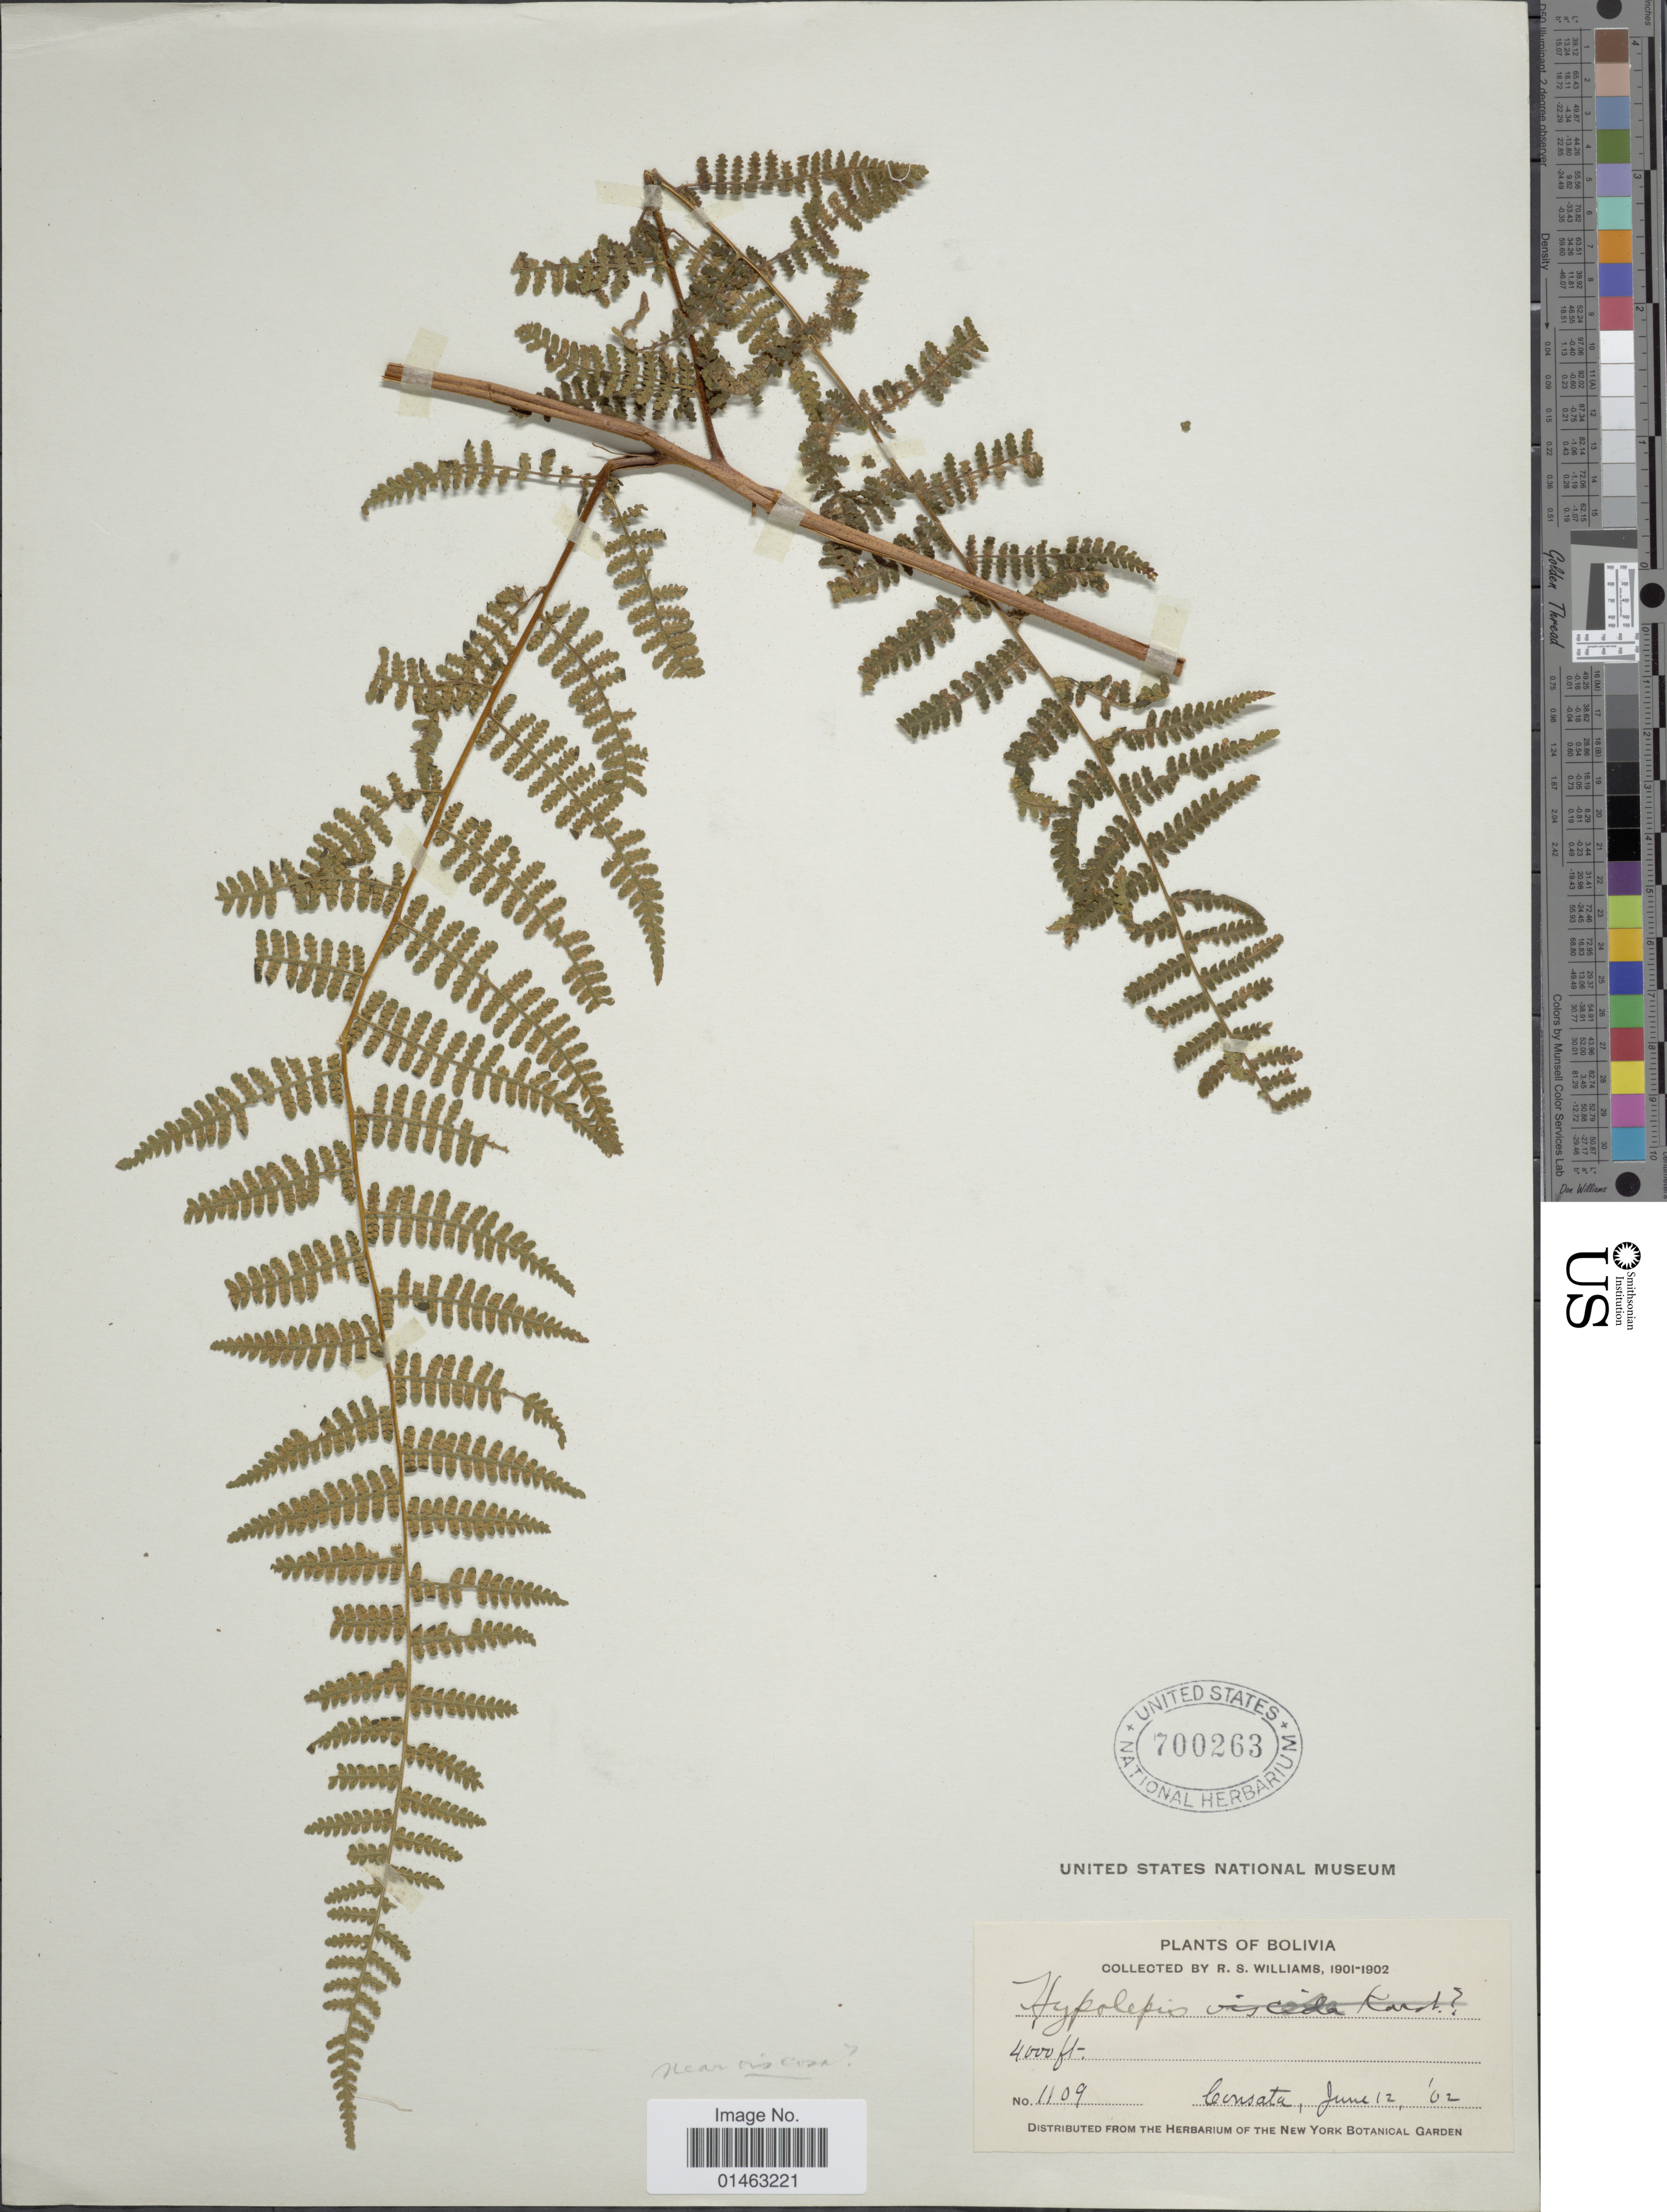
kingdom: Plantae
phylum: Tracheophyta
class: Polypodiopsida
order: Polypodiales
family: Dennstaedtiaceae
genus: Hypolepis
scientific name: Hypolepis viscosa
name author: H. Karst.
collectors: R. S. Williams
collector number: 1109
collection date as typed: June 12, '02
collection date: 1902-06-12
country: Bolivia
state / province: La Paz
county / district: Franz Tamayo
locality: Consata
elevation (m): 1219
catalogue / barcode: US 700263